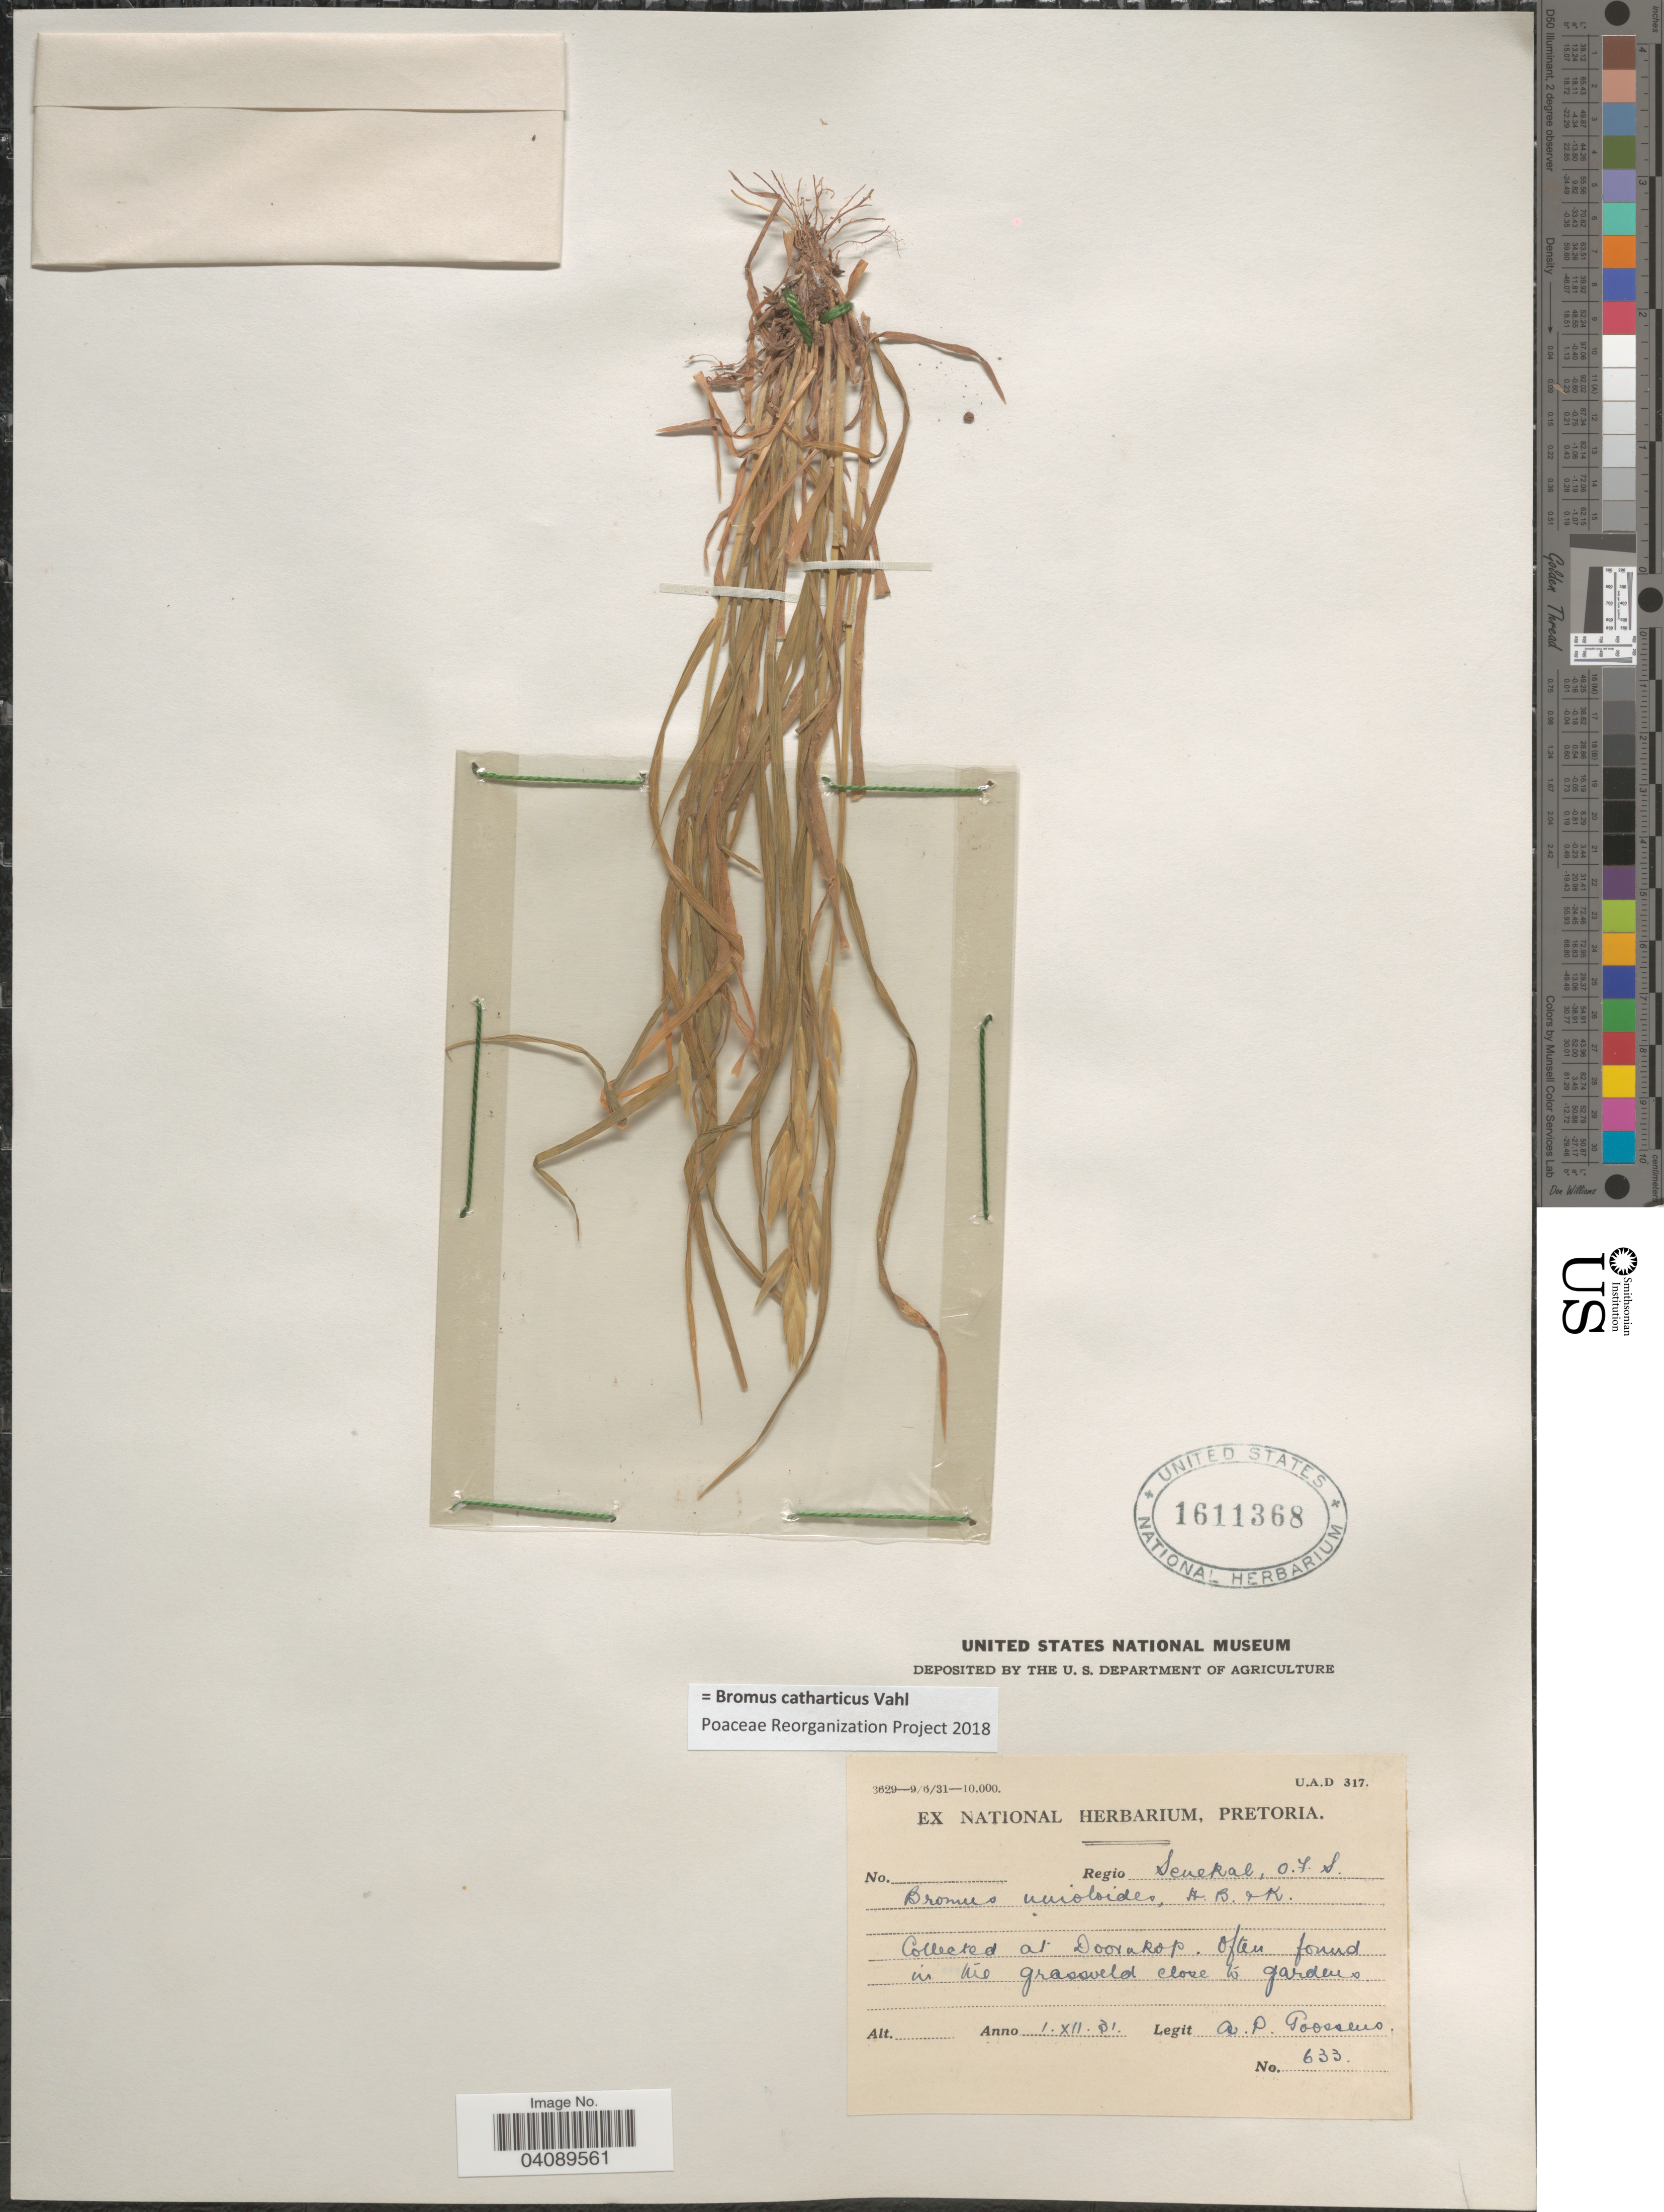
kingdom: Plantae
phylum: Tracheophyta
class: Liliopsida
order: Poales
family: Poaceae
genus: Bromus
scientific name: Bromus catharticus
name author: Vahl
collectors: A. P. G. Goossens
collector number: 633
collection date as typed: Transcribed d/m/y: 1/12/31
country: South Africa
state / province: Free State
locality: Regio Senekal, O.F.S. At Doornkop.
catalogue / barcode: US 1611368